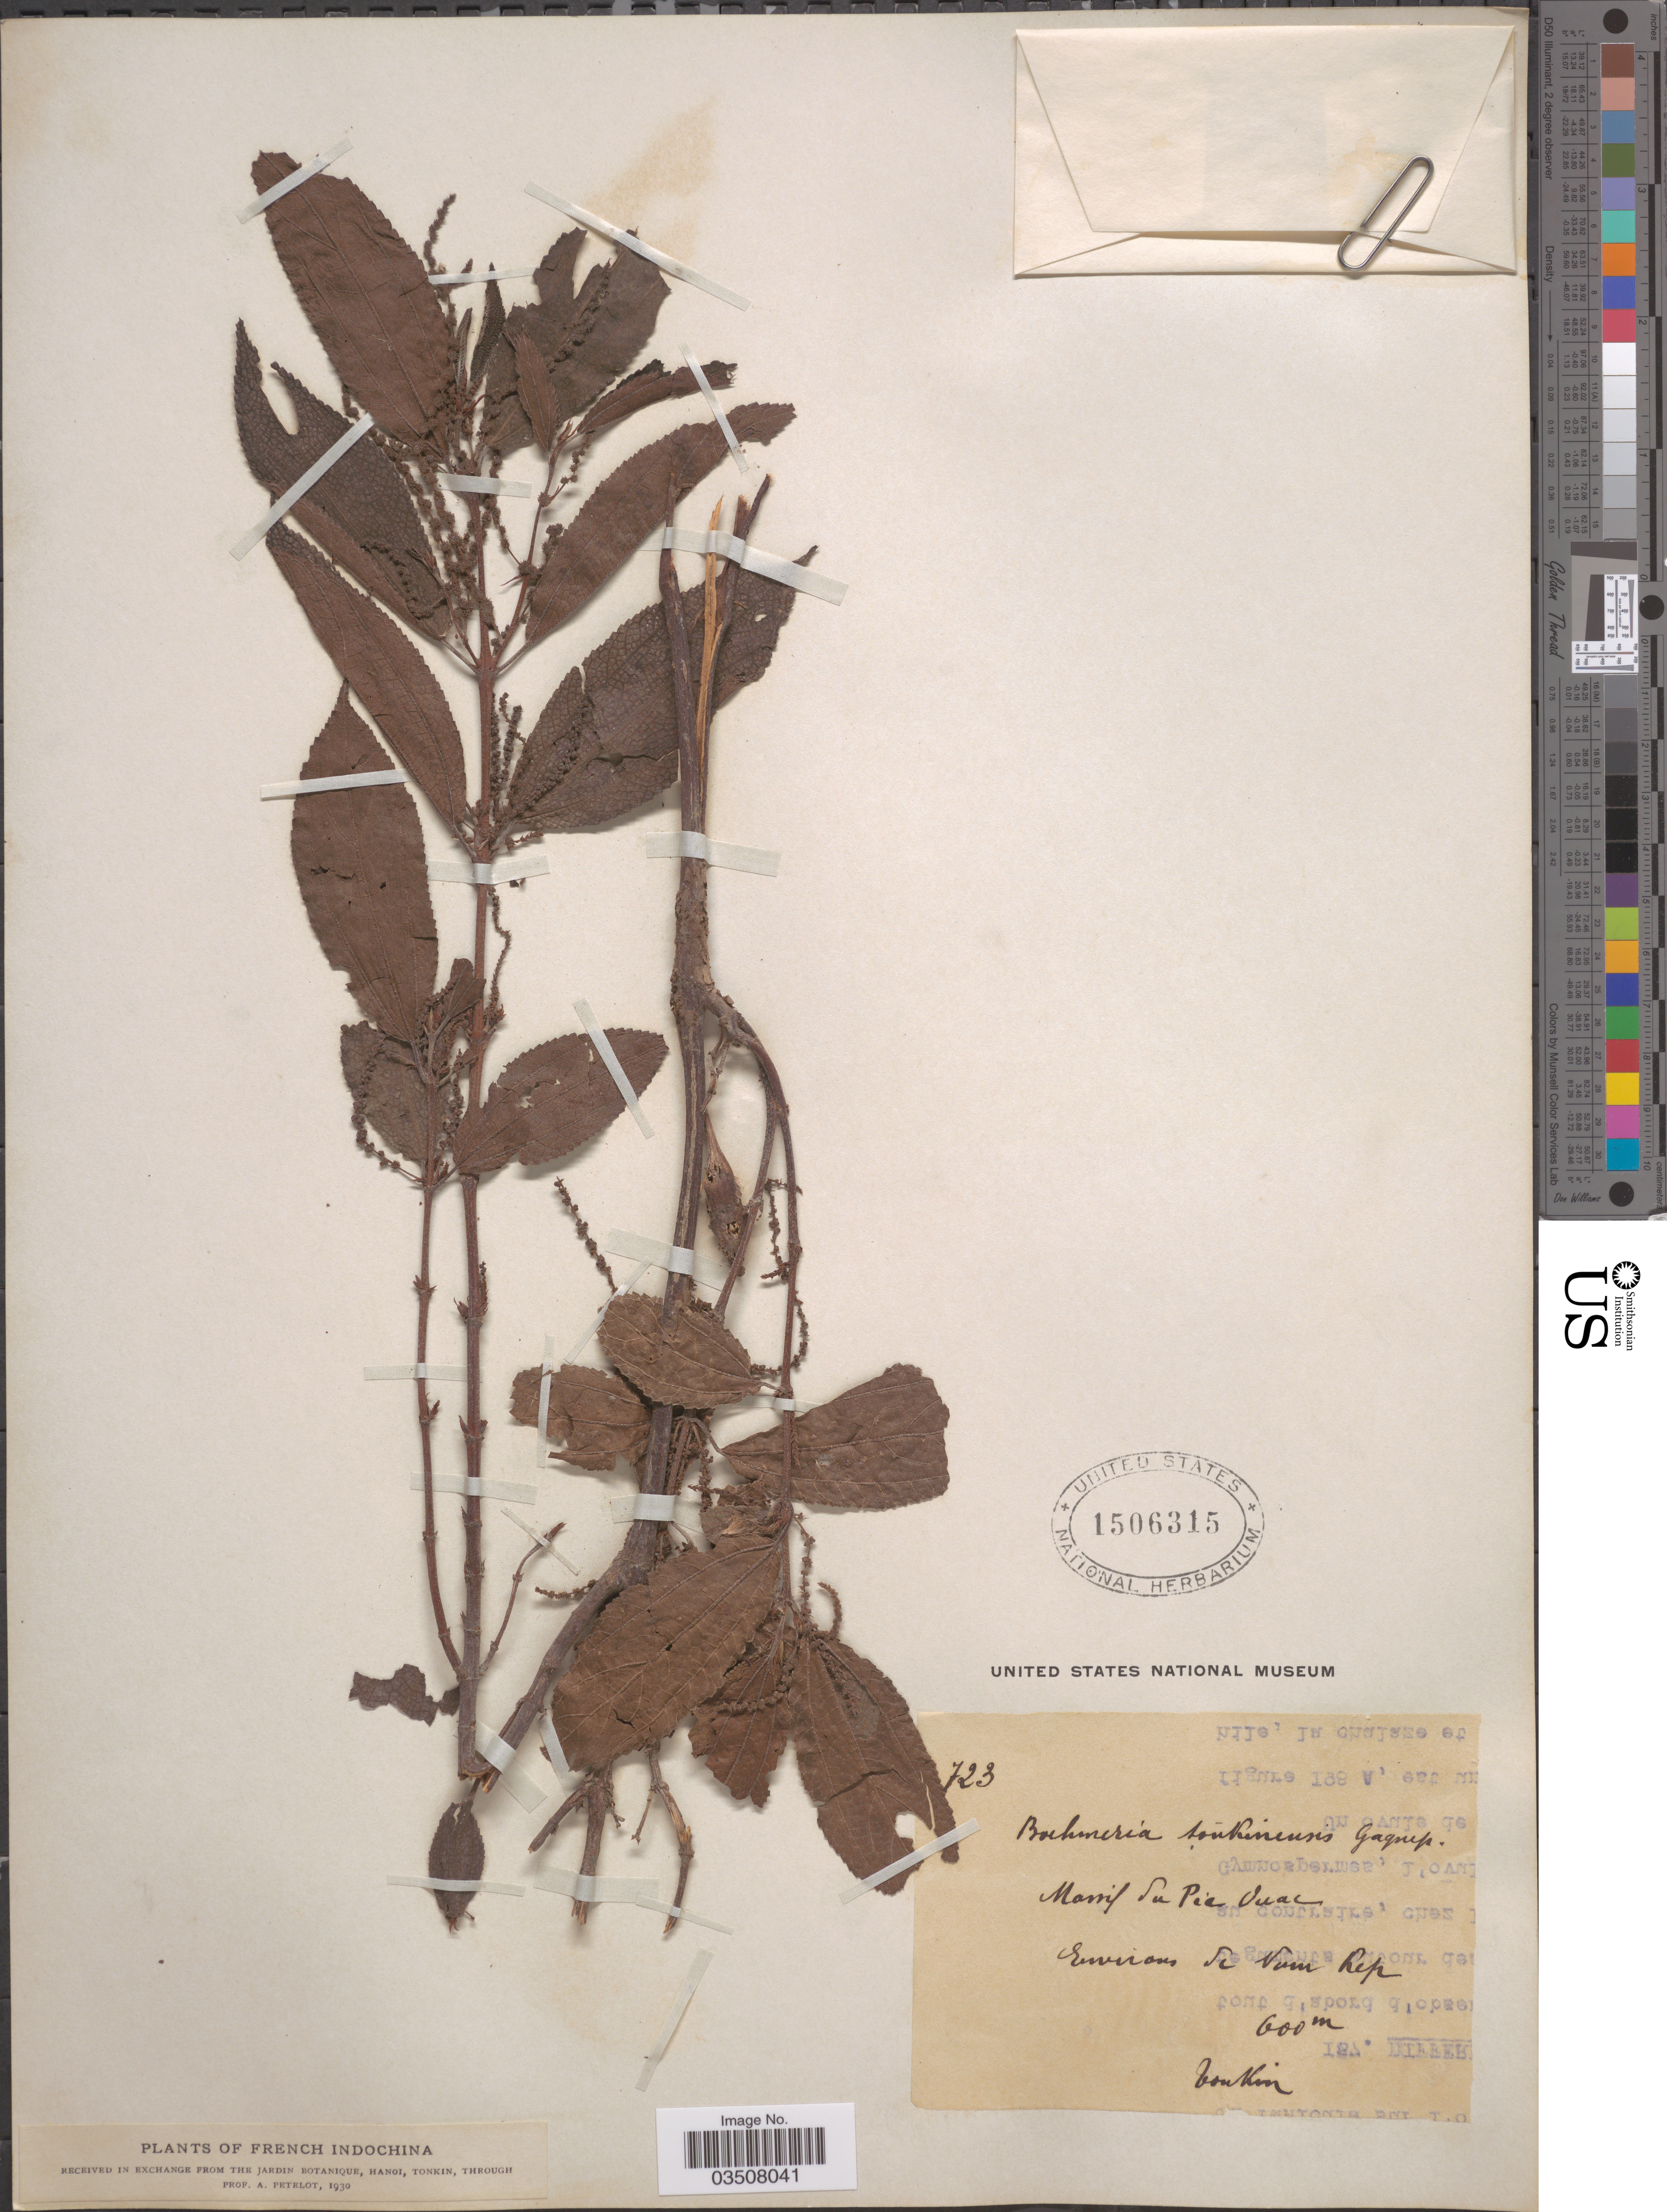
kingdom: Plantae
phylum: Tracheophyta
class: Magnoliopsida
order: Rosales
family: Urticaceae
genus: Boehmeria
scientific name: Boehmeria tonkinensis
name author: Gagnep.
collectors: P. A. Pételot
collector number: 723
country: Vietnam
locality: French Indochina. Massif du Pic Vuac. Environs de Vam Kep.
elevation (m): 600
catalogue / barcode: US 1506315